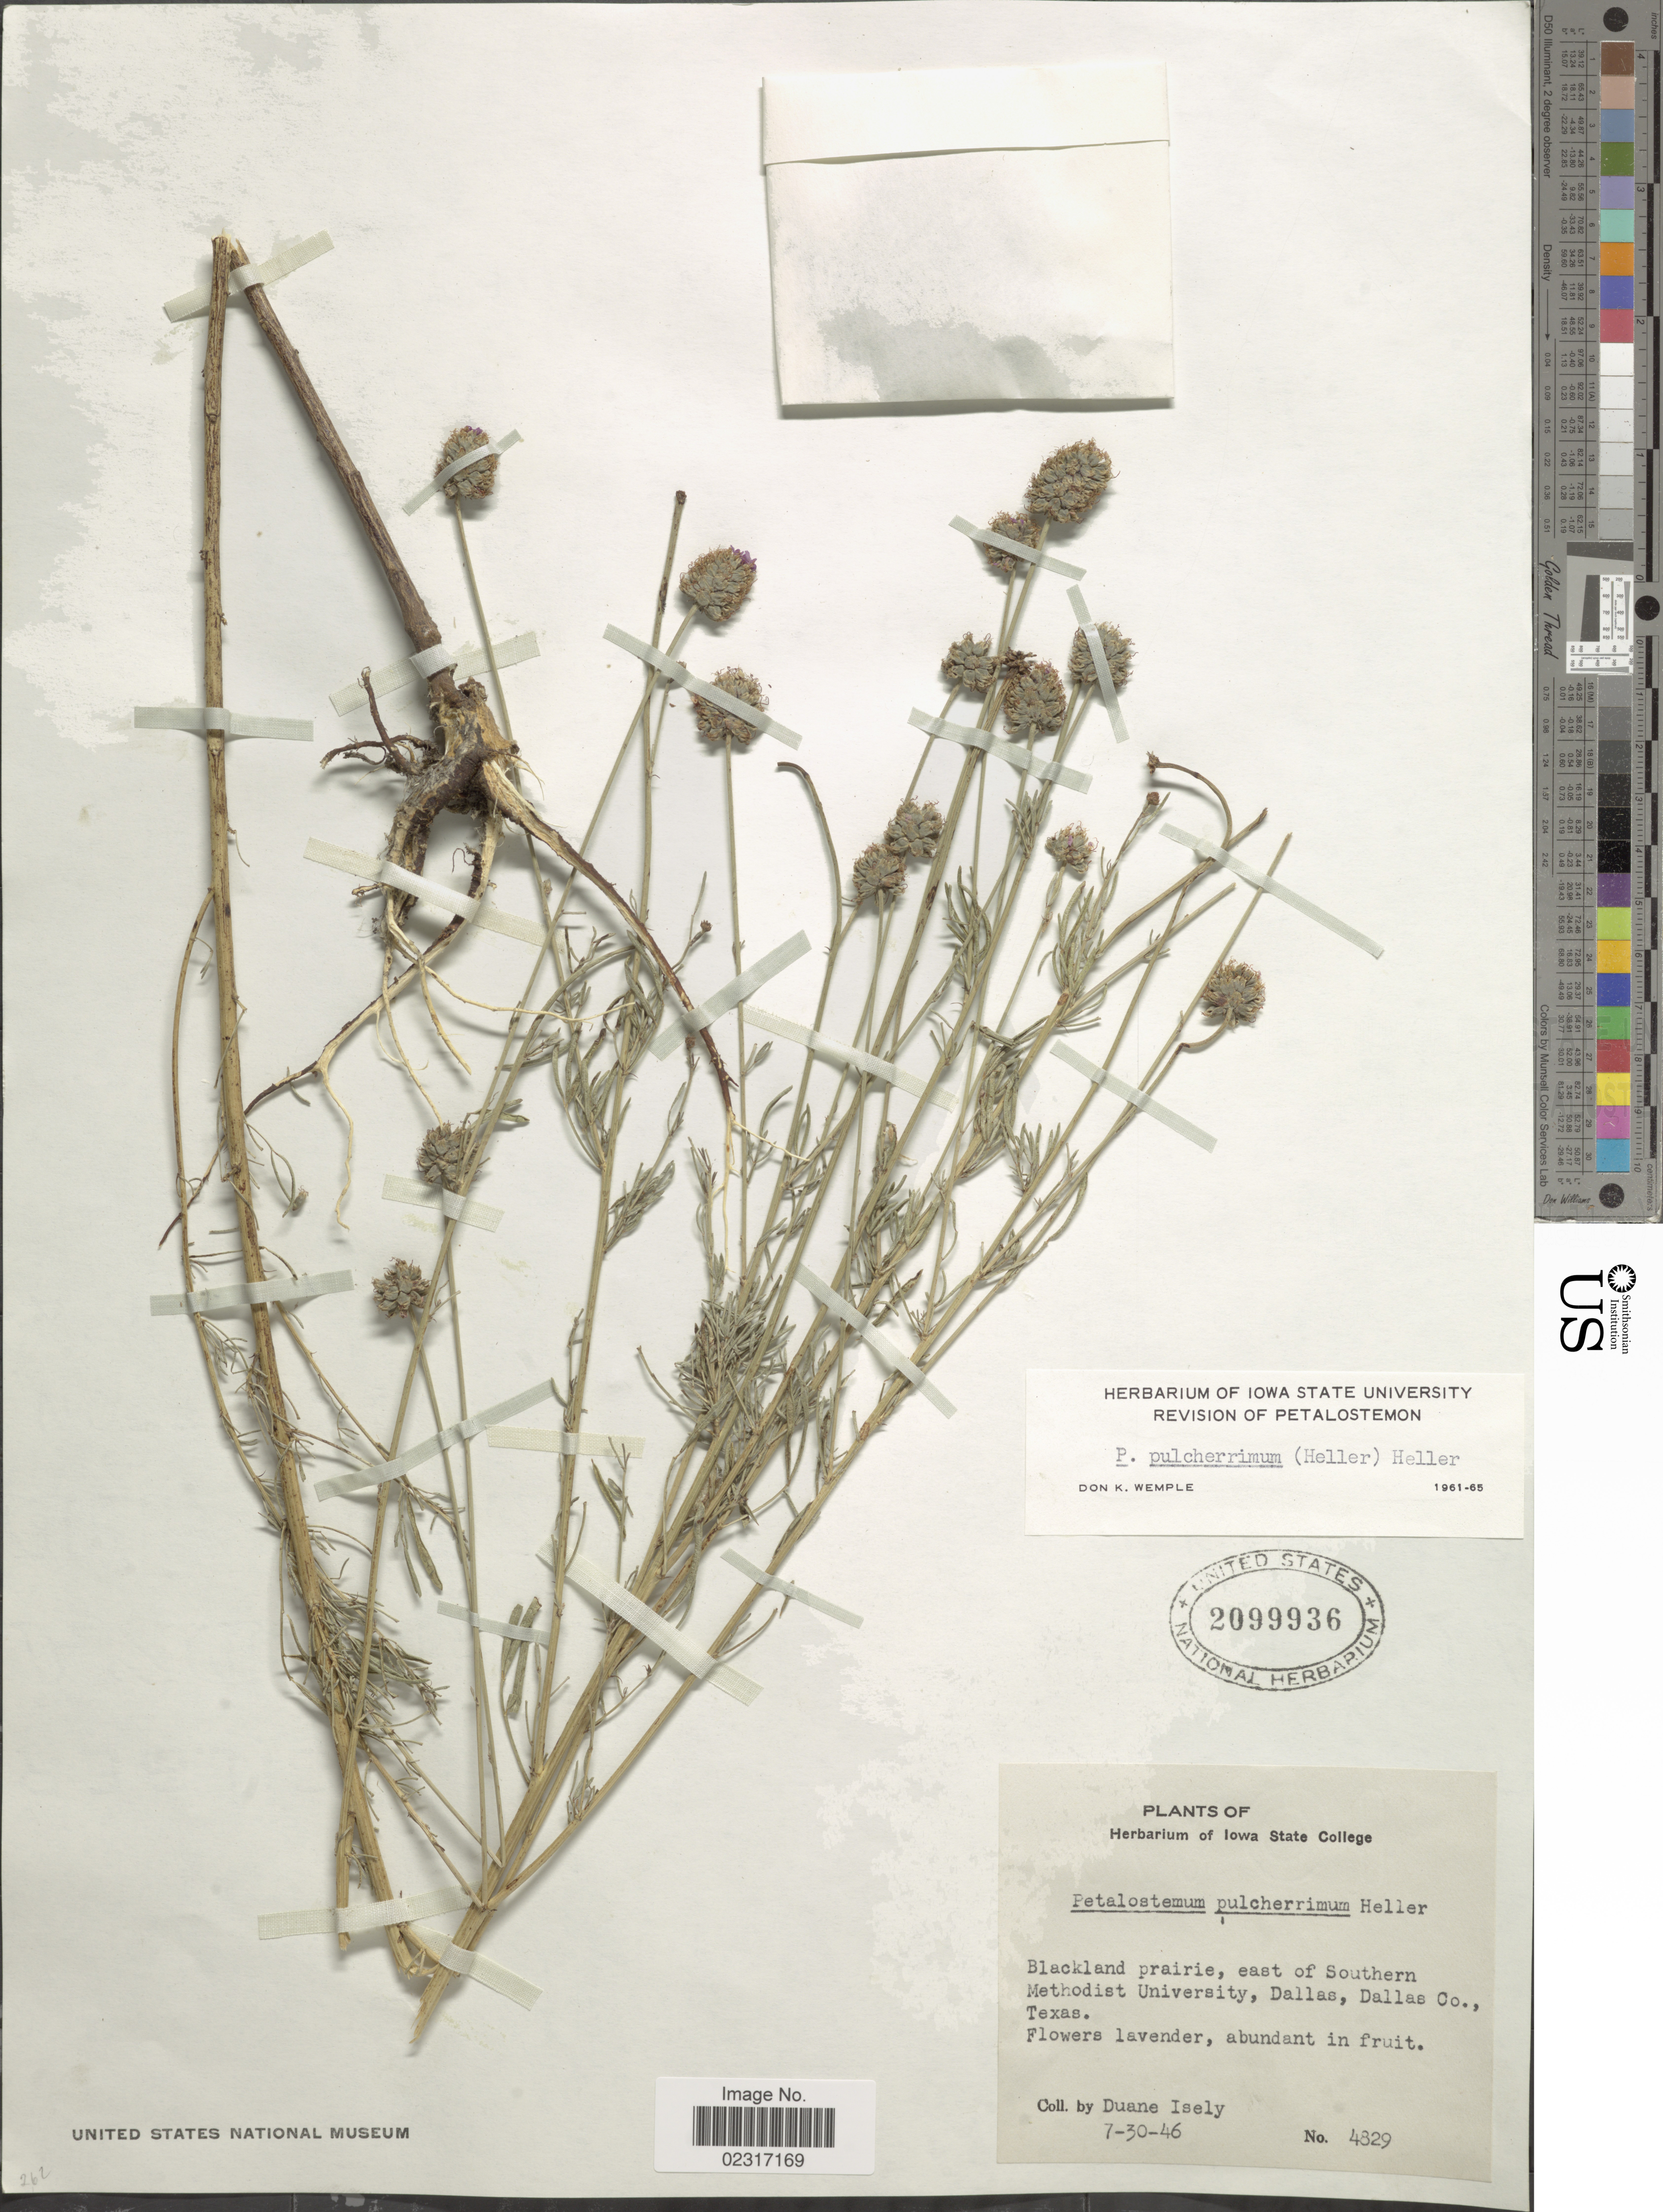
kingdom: Plantae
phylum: Tracheophyta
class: Magnoliopsida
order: Fabales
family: Fabaceae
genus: Dalea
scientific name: Dalea compacta var. pubescens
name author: (A. Gray) Barneby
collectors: D. Isely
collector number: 4829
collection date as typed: Transcribed d/m/y: 30/7/46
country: United States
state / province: Texas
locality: East of Southern Methodist University, Dallas, Dallas Co.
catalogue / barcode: US 2099936